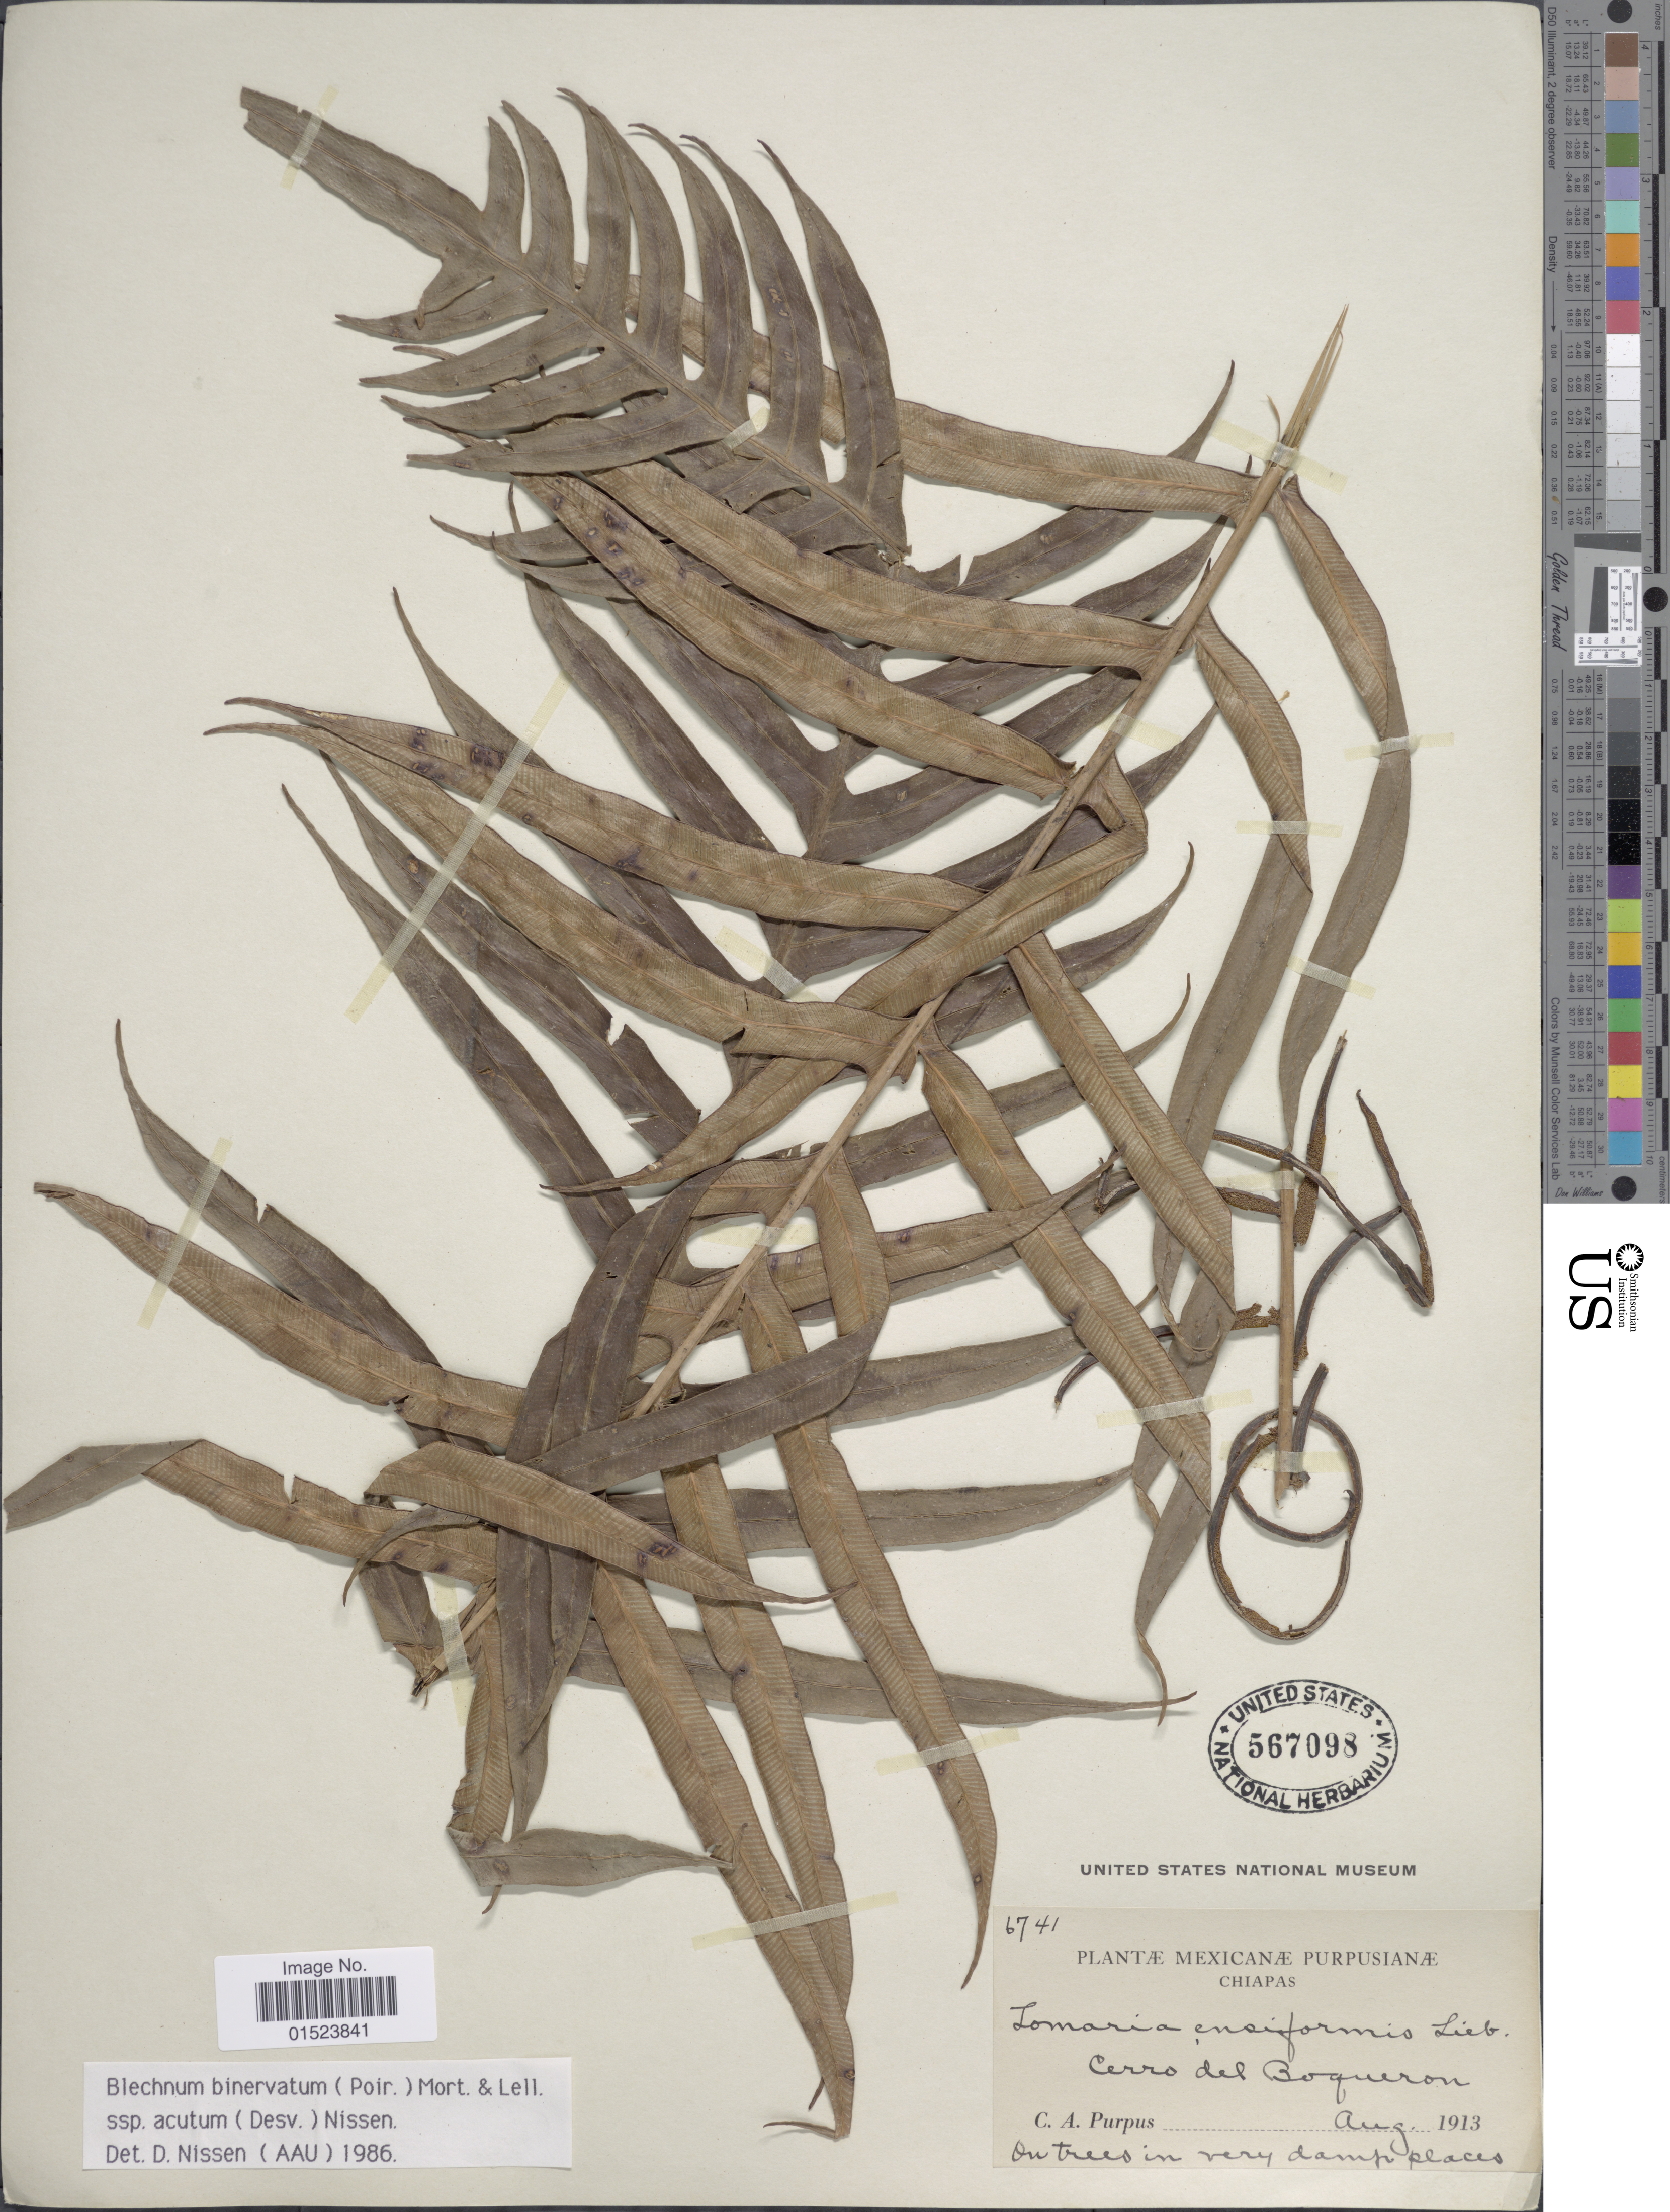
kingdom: Plantae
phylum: Tracheophyta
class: Polypodiopsida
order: Polypodiales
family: Blechnaceae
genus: Blechnum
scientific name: Blechnum ensiforme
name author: (Liebm.) C. Chr.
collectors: C. A. Purpus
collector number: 6741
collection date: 1913-08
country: Mexico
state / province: Chiapas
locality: Cerro del Boqueron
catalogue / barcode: US 567098